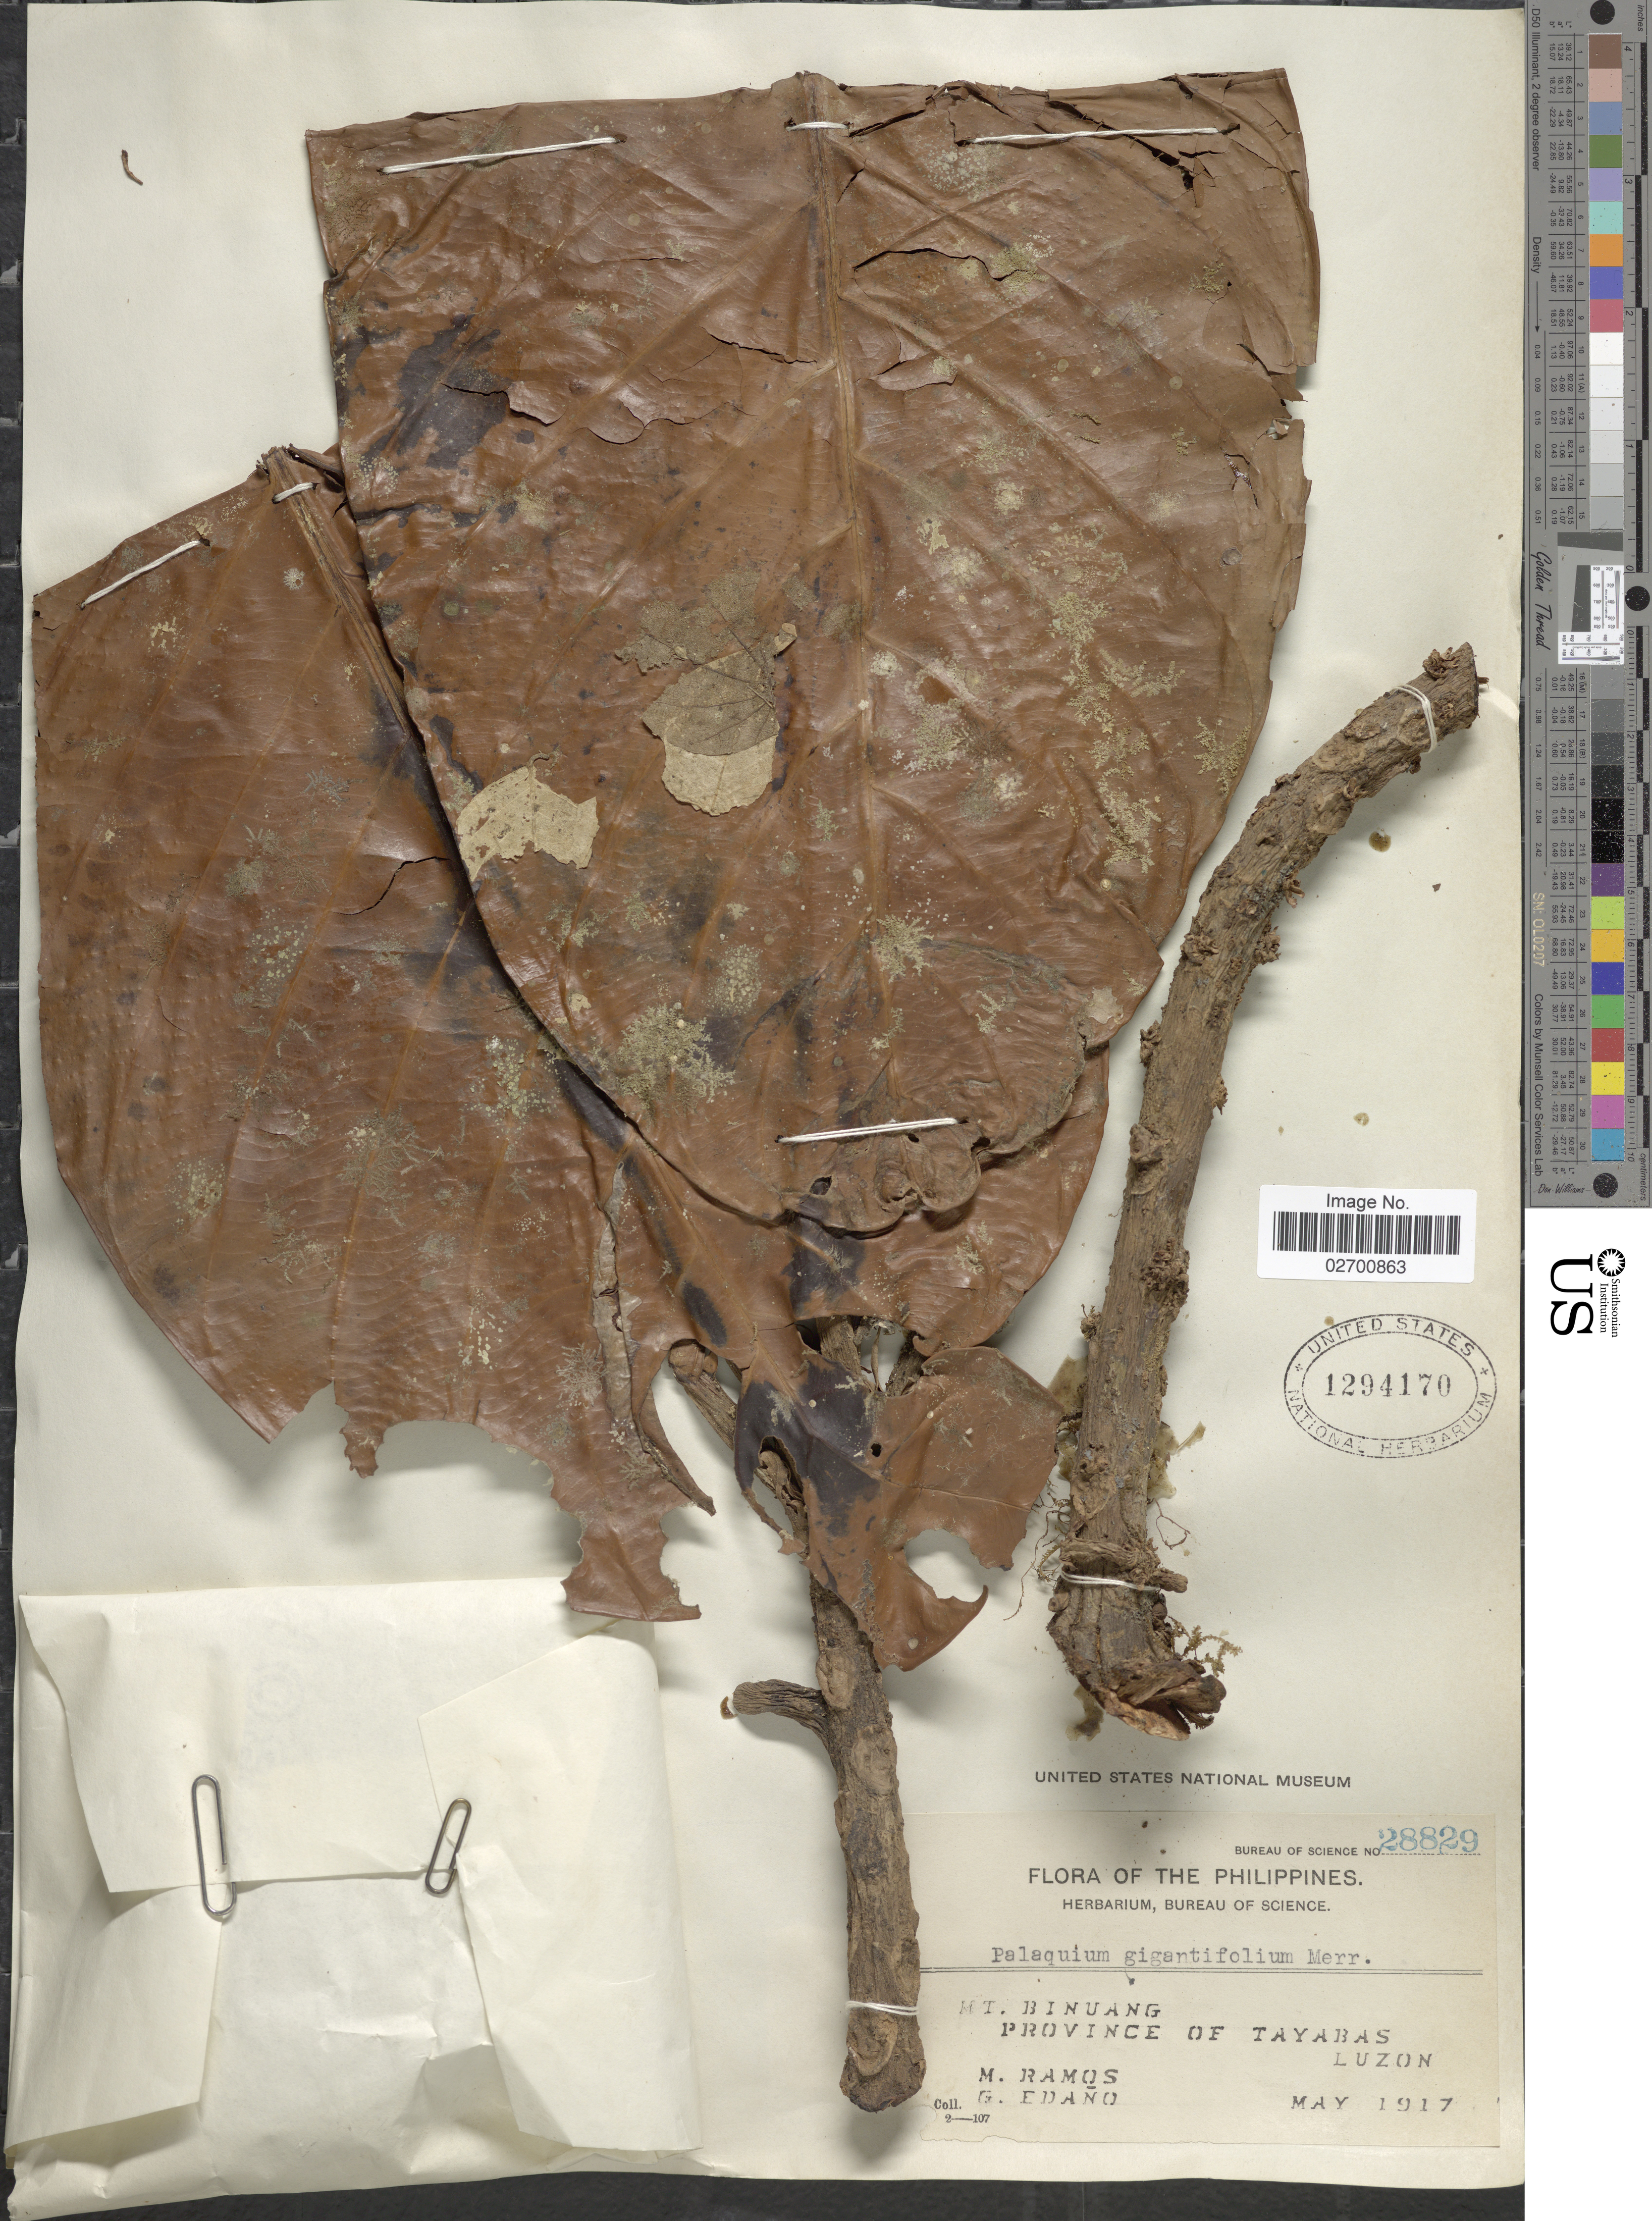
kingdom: Plantae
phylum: Tracheophyta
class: Magnoliopsida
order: Ericales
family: Sapotaceae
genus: Palaquium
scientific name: Palaquium gigantifolium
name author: Merr.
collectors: M. Ramos & G. Edaño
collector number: Bureau of Science 28829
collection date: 1917-05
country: Philippines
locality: Mt. Binuang. Province of Tayabas, Luzon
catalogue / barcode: US 1294170